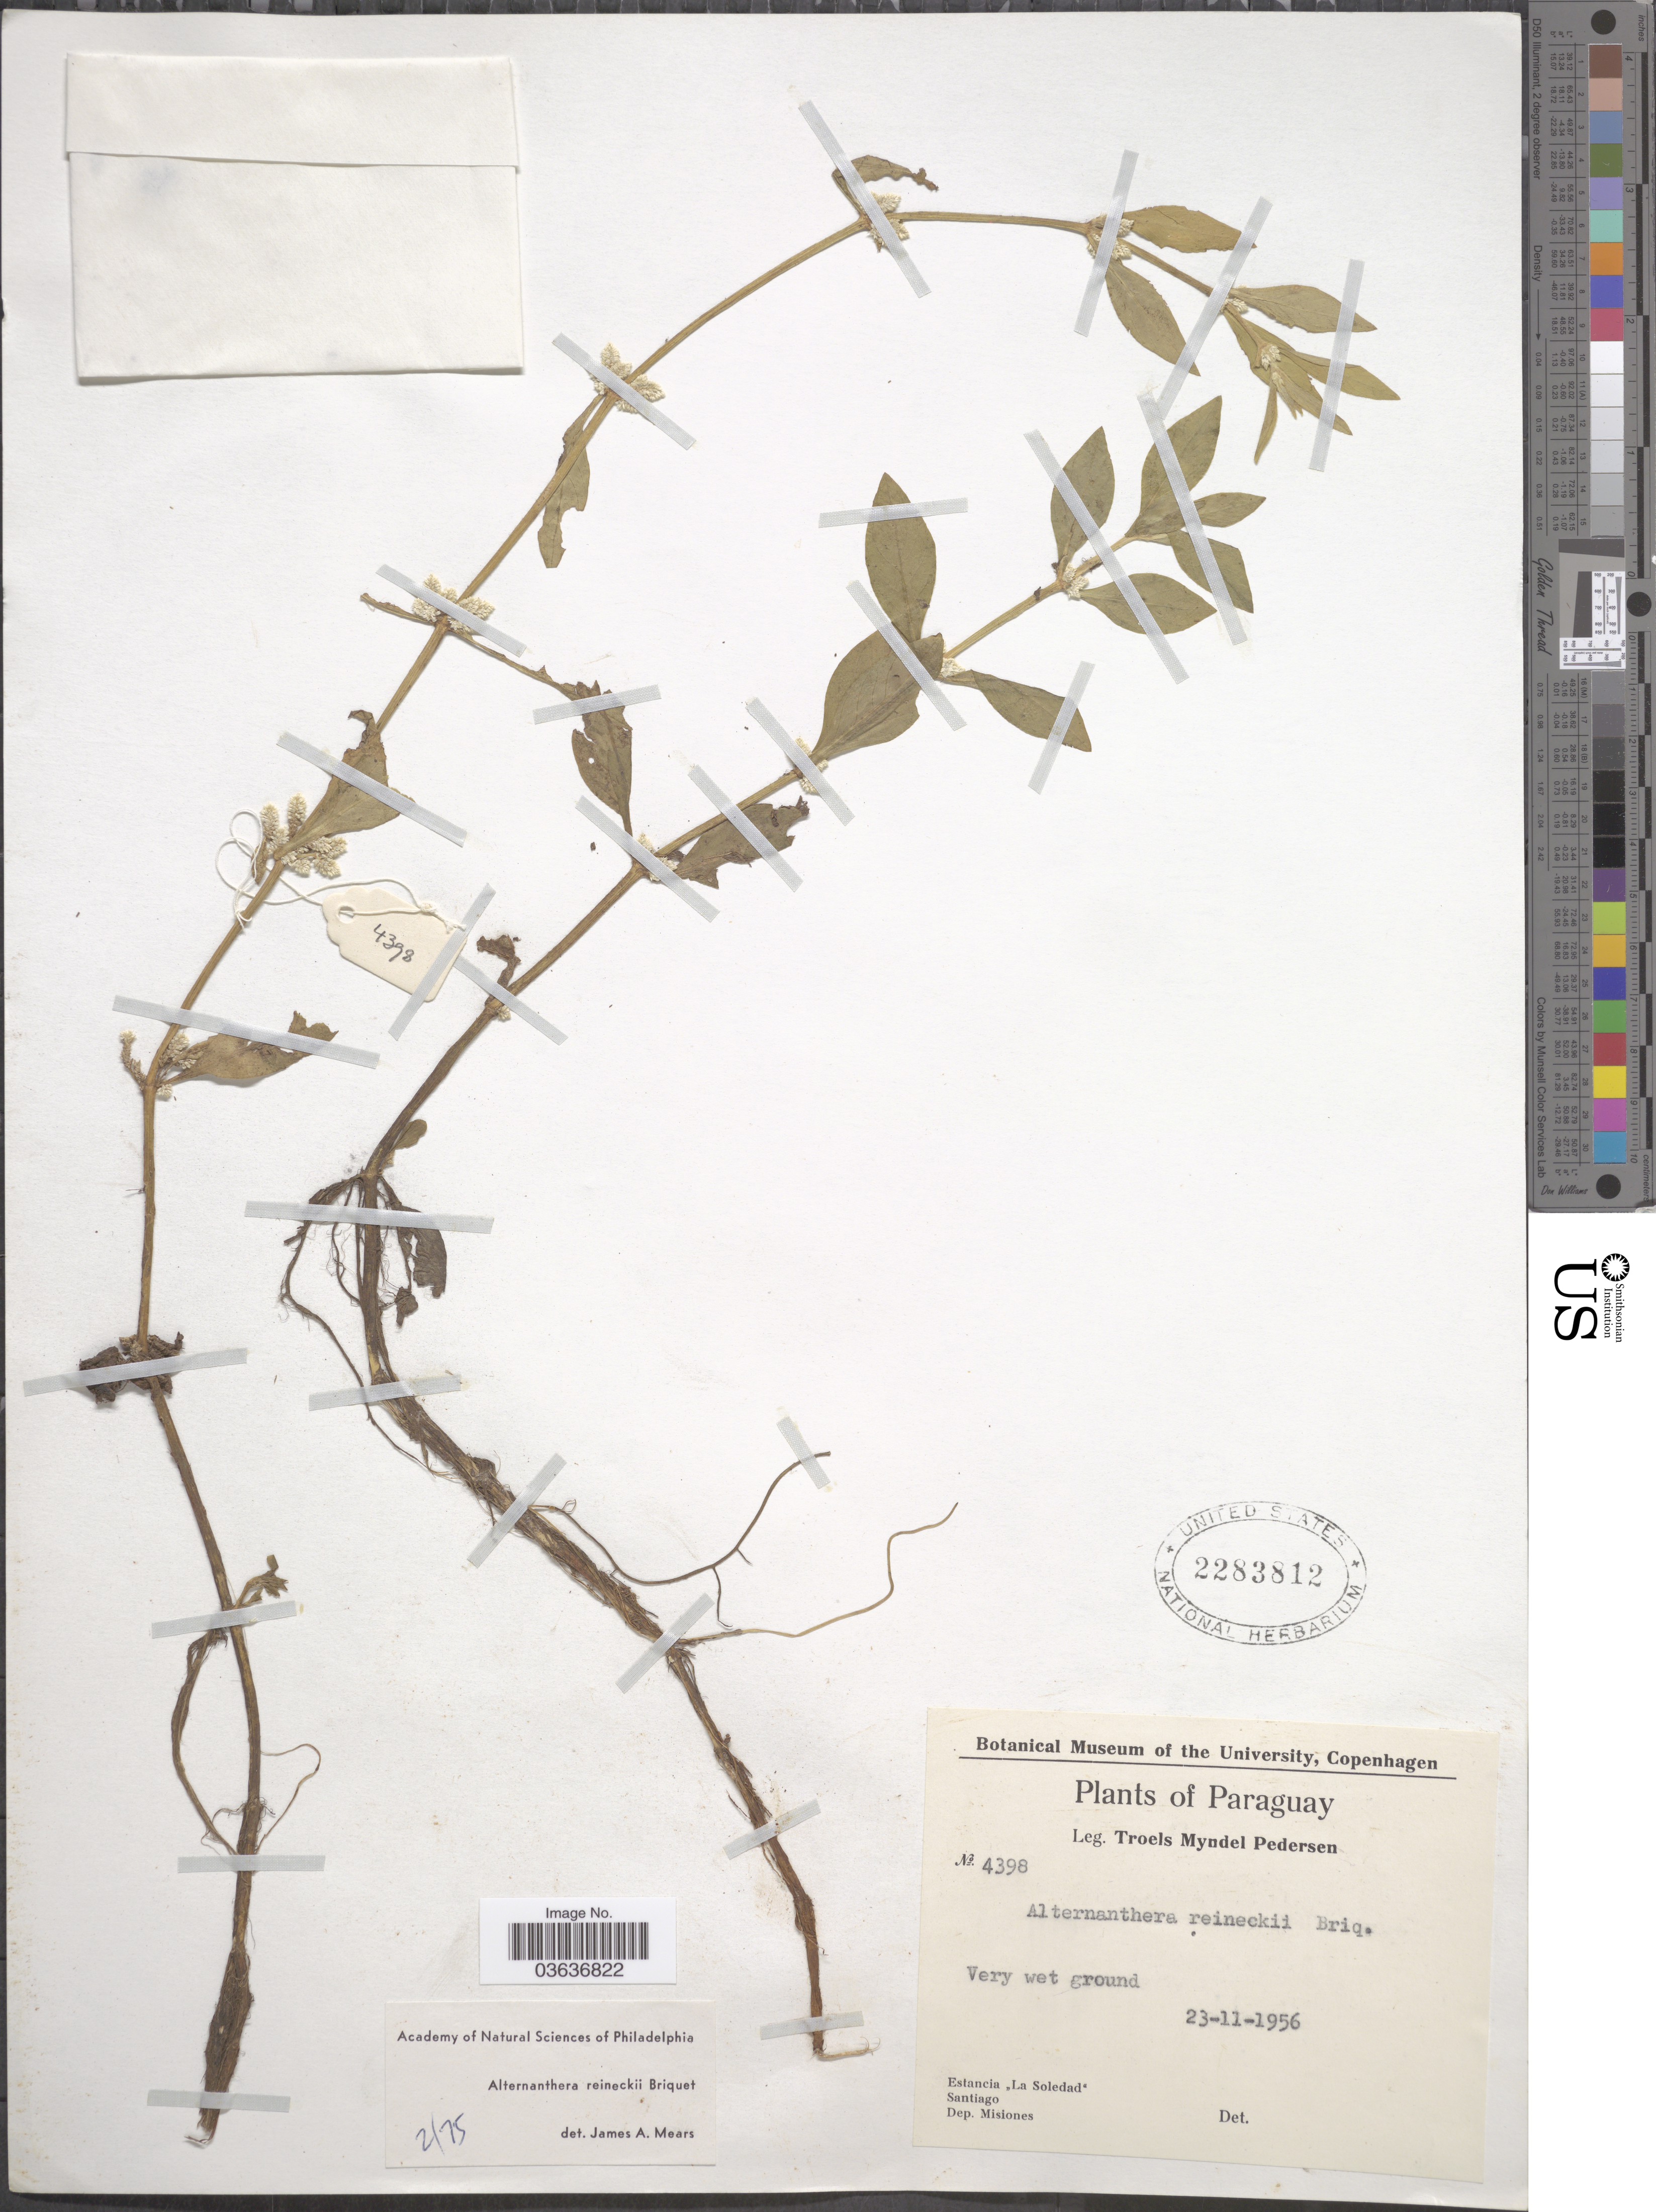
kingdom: Plantae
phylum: Tracheophyta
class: Magnoliopsida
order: Caryophyllales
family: Amaranthaceae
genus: Alternanthera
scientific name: Alternanthera reineckii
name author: Briq.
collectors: T. Pederson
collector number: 4398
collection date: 1956-11-23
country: Paraguay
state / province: Misiones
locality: Estancia "La Soledad" Santiago. Dep. Misiones.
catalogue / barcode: US 2283812